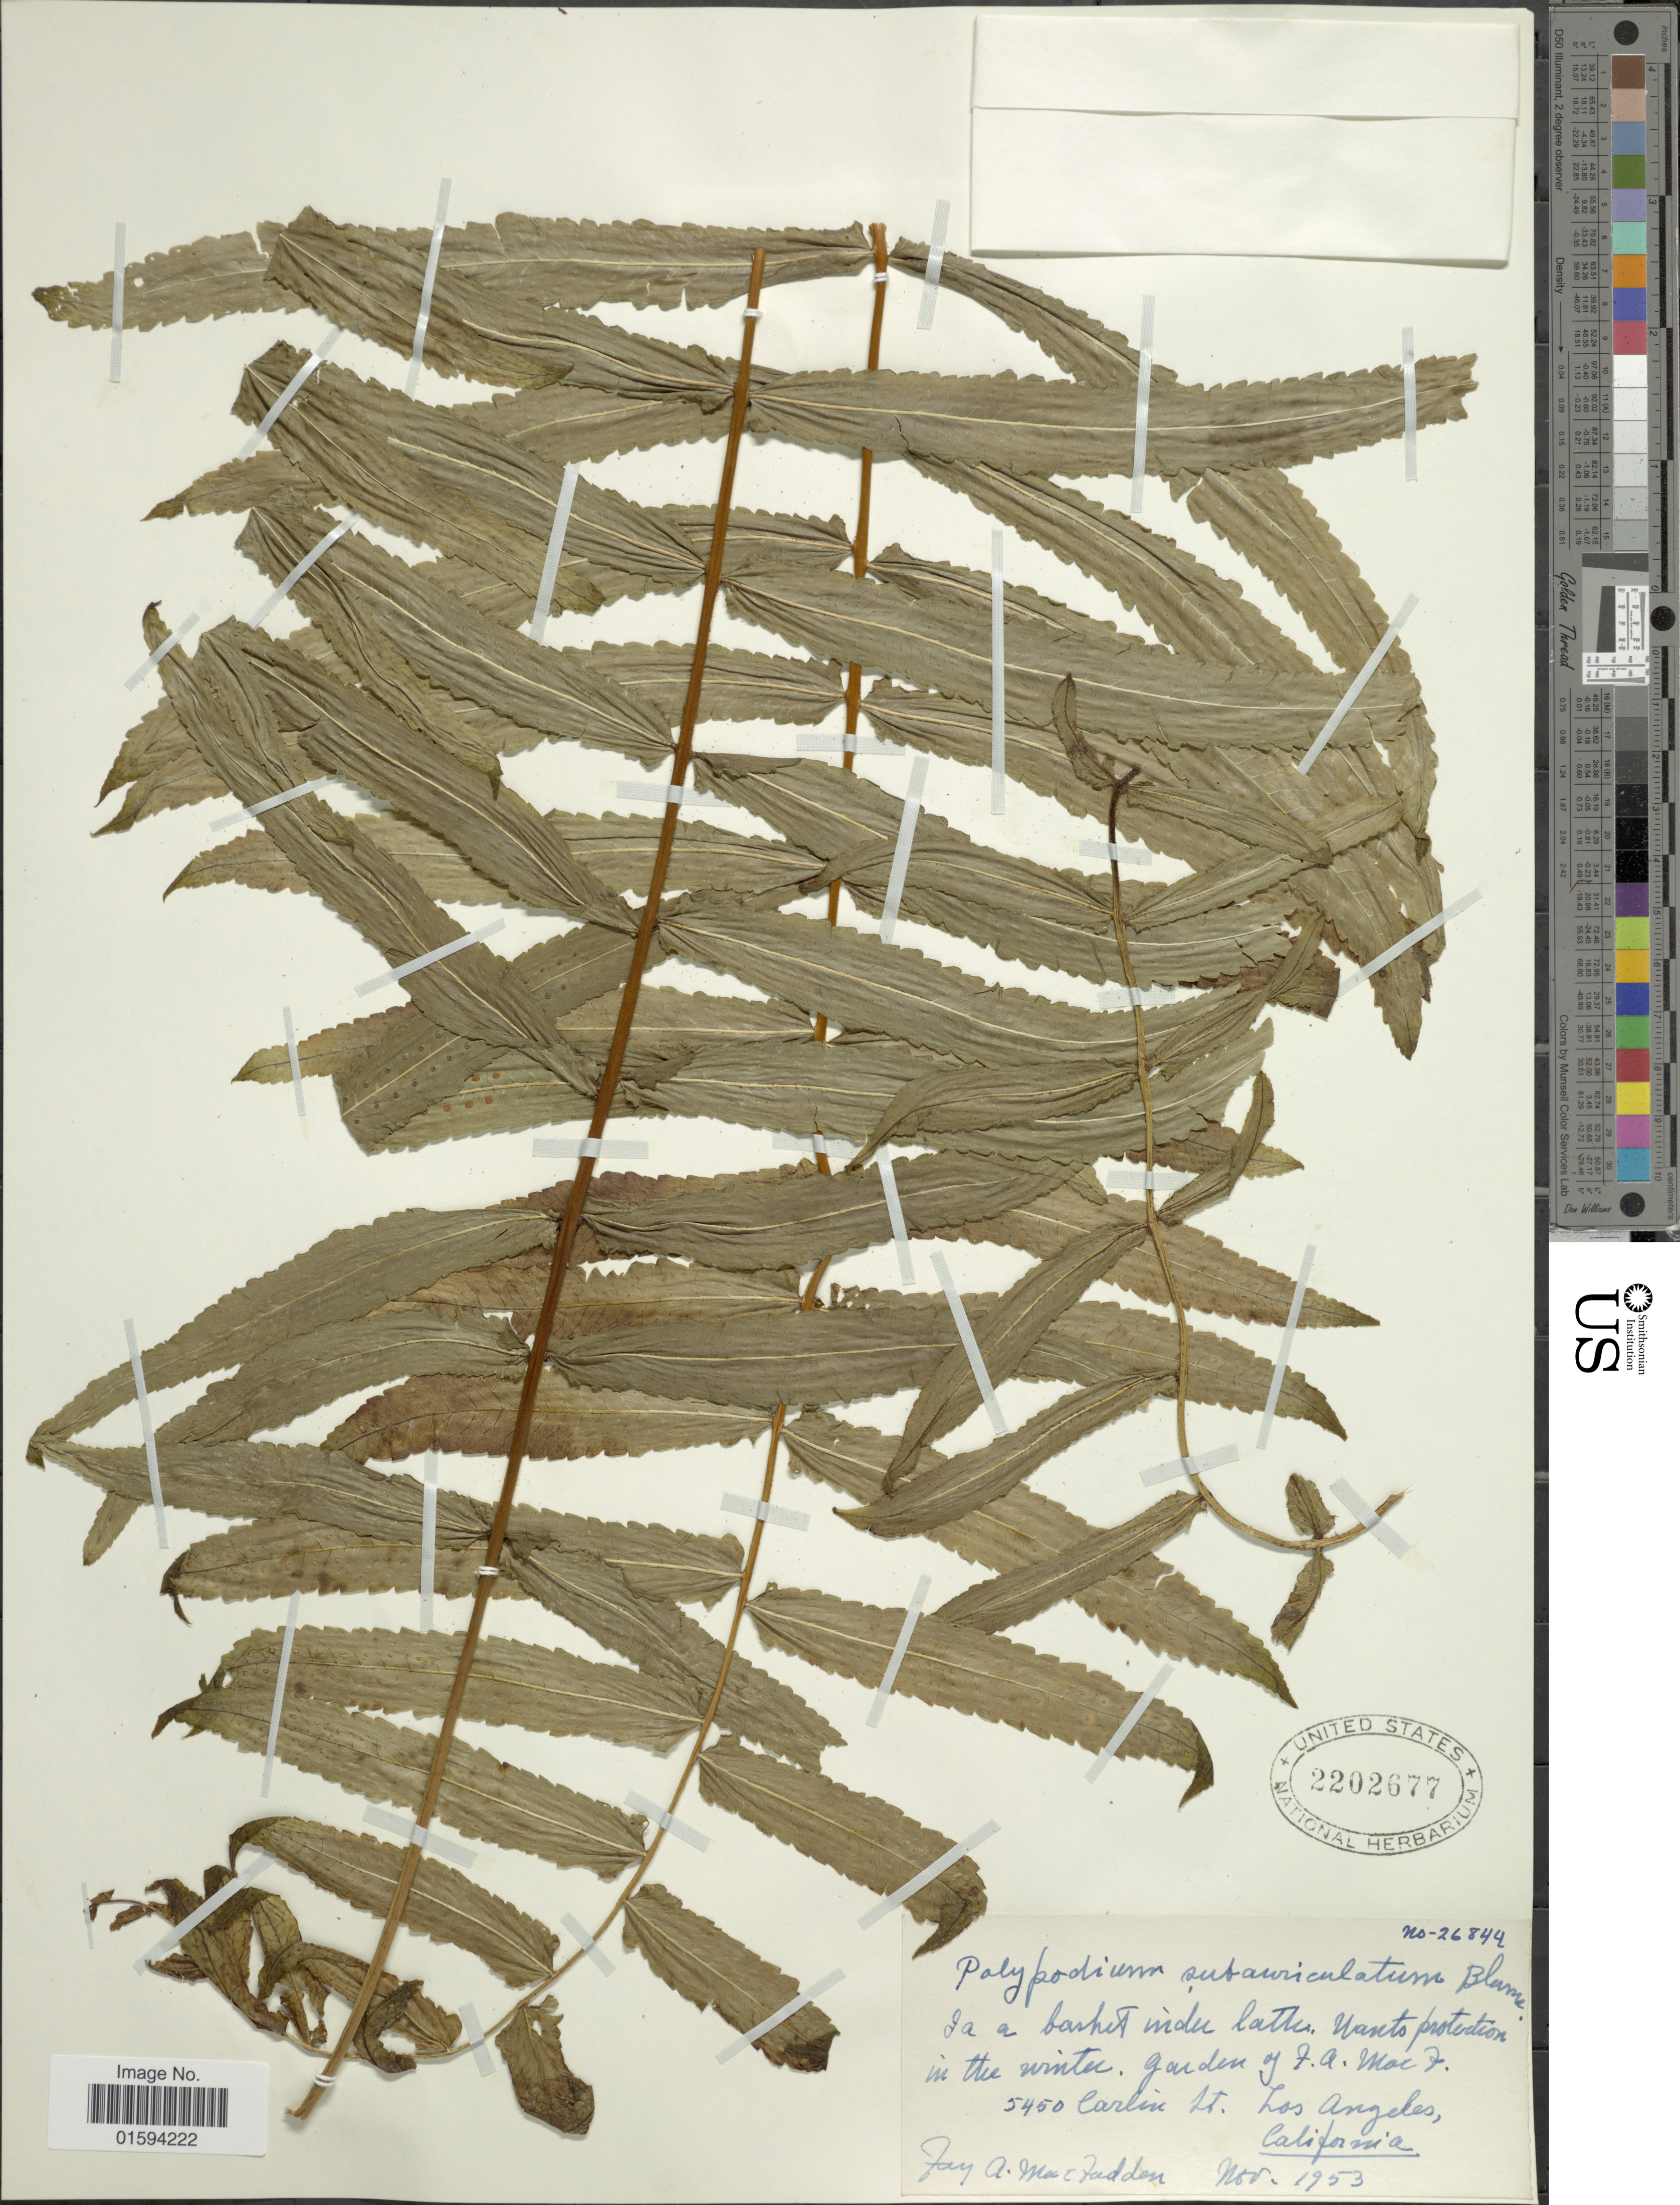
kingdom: Plantae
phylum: Tracheophyta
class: Polypodiopsida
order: Polypodiales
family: Polypodiaceae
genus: Polypodium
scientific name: Polypodium subauriculatum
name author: Blume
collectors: F. MacFadden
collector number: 26844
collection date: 1953-11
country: United States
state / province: California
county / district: Los Angeles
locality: Garden of F.A. MacF., 5450 Carlin St. Los Angeles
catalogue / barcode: US 2202677